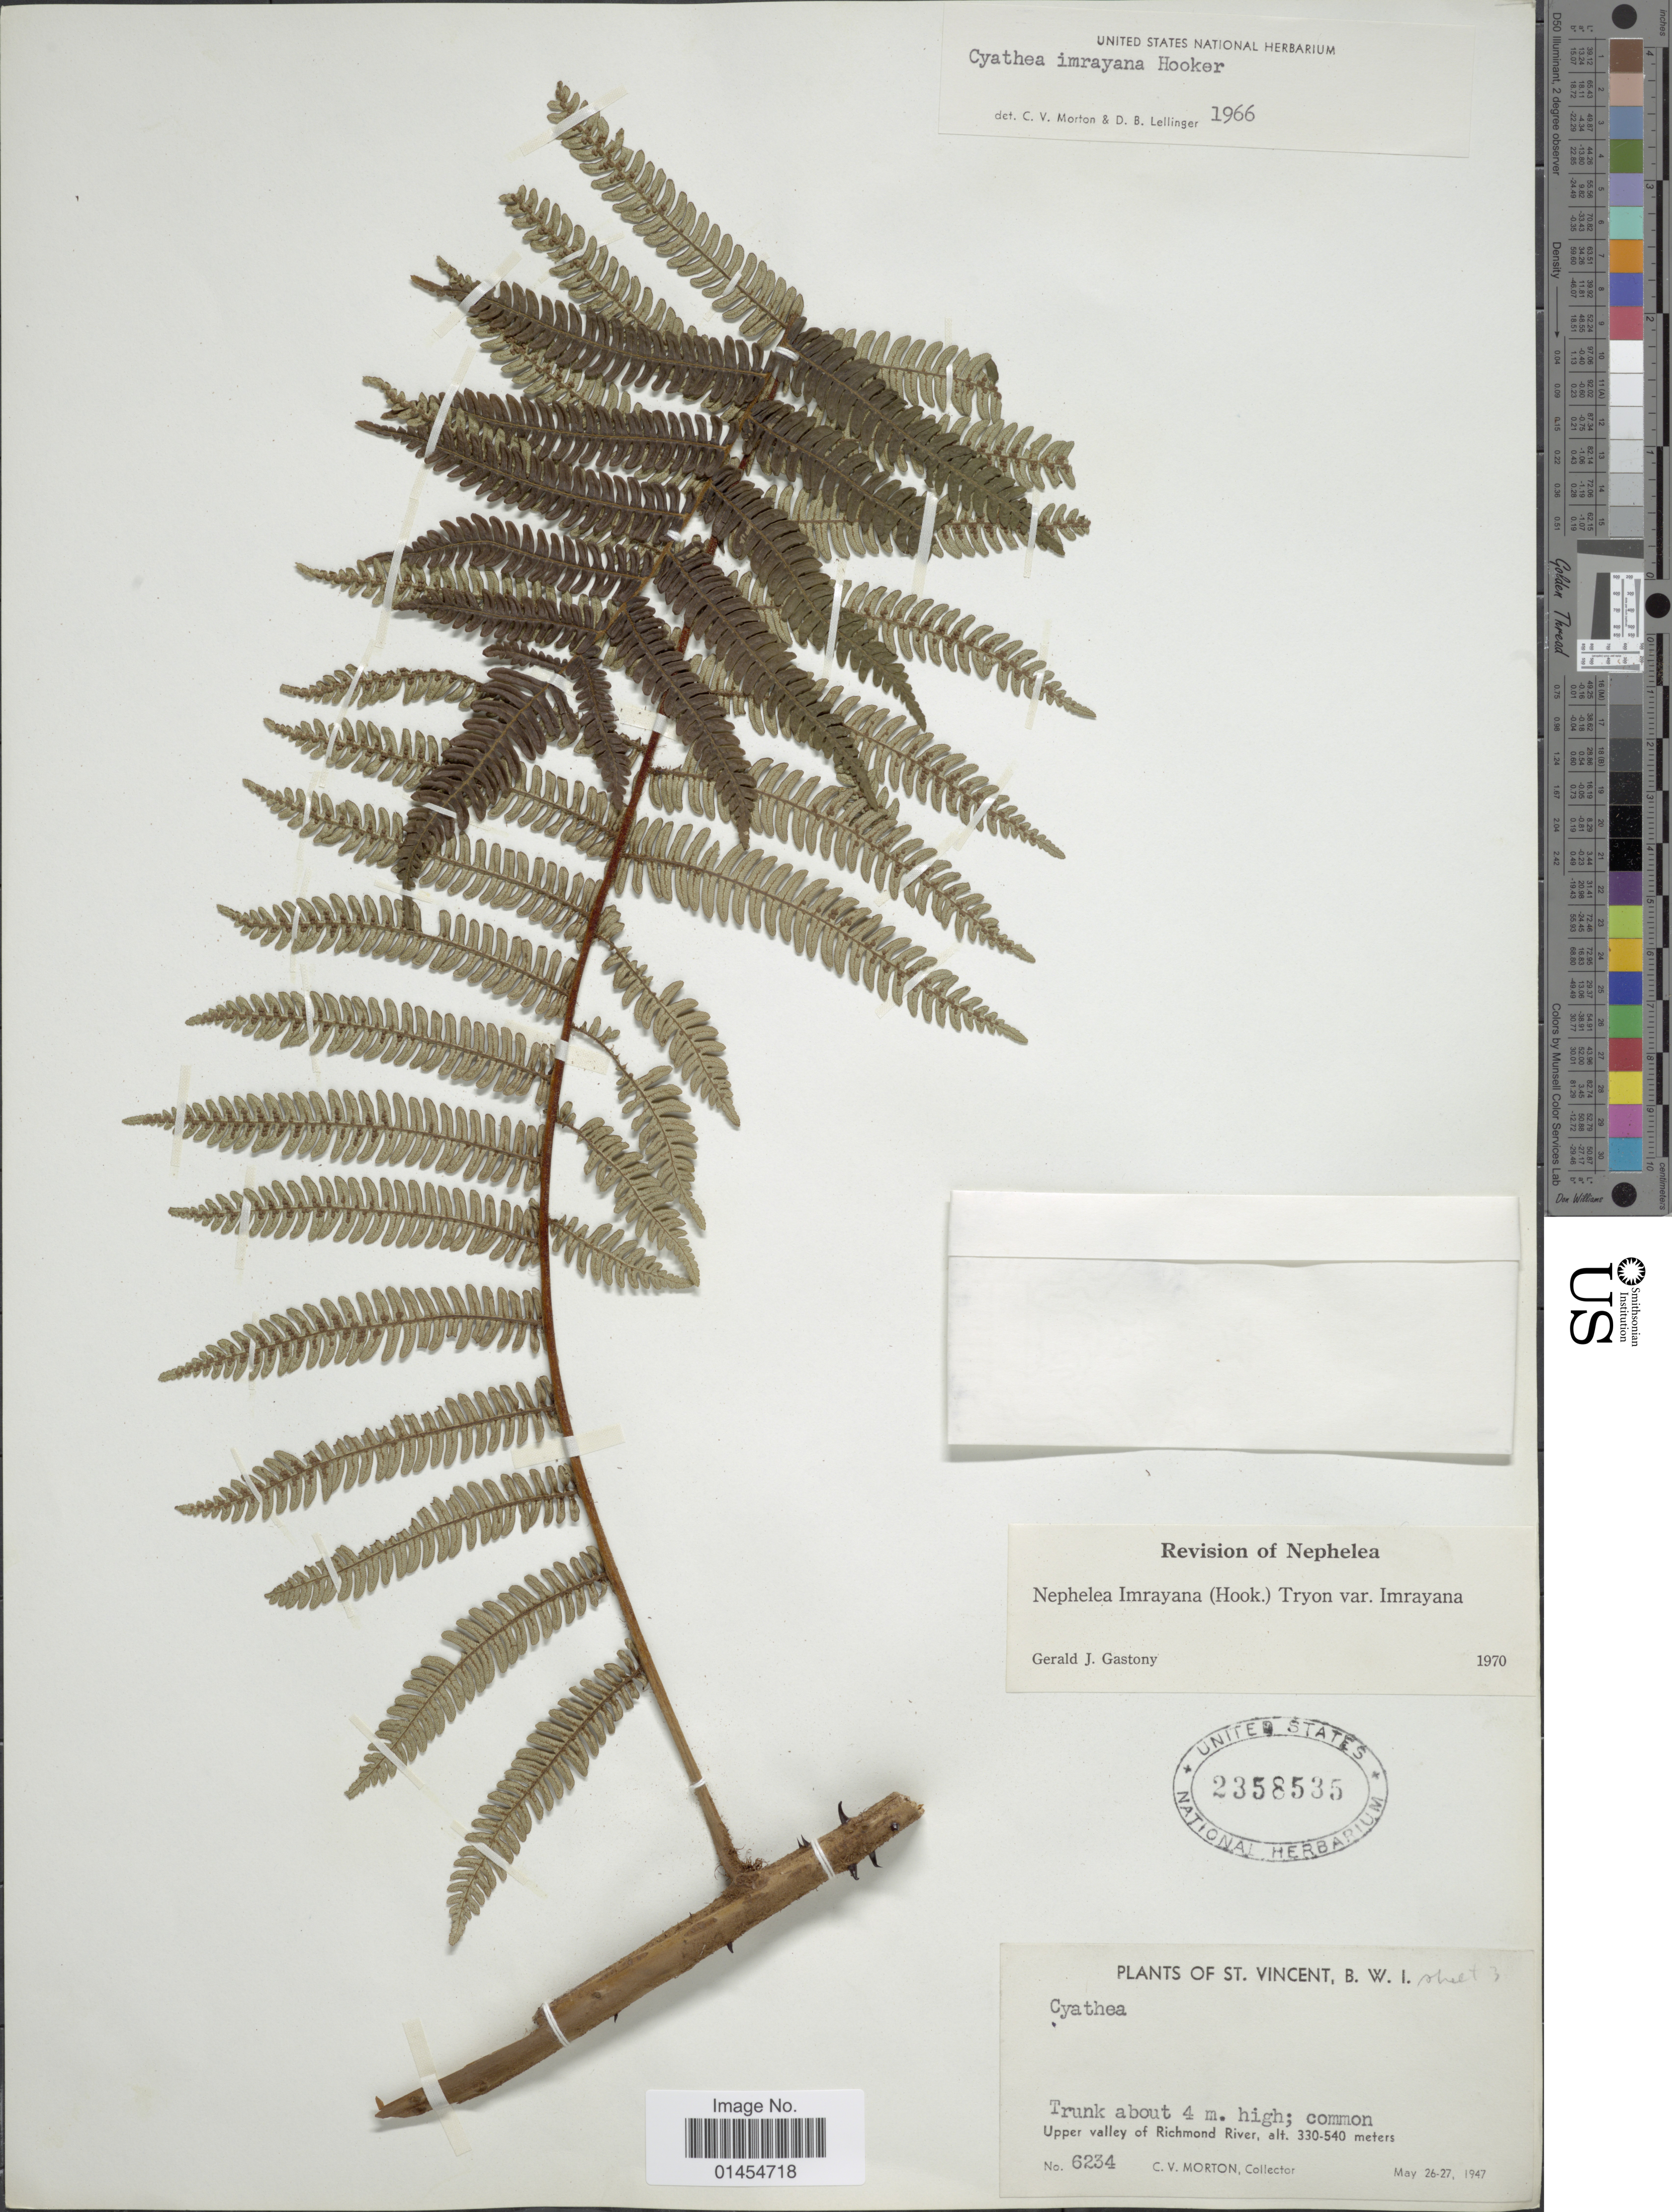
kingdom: Plantae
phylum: Tracheophyta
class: Polypodiopsida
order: Cyatheales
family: Cyatheaceae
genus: Alsophila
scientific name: Alsophila imrayana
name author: (Hook.) D.S. Conant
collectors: C. V. Morton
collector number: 6234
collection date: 1947-05-26/1947-05-27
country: St. Vincent - Grenadines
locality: St. Vincent, B.W.I. Upper valley of Richmond River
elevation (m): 330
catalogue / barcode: US 2358535